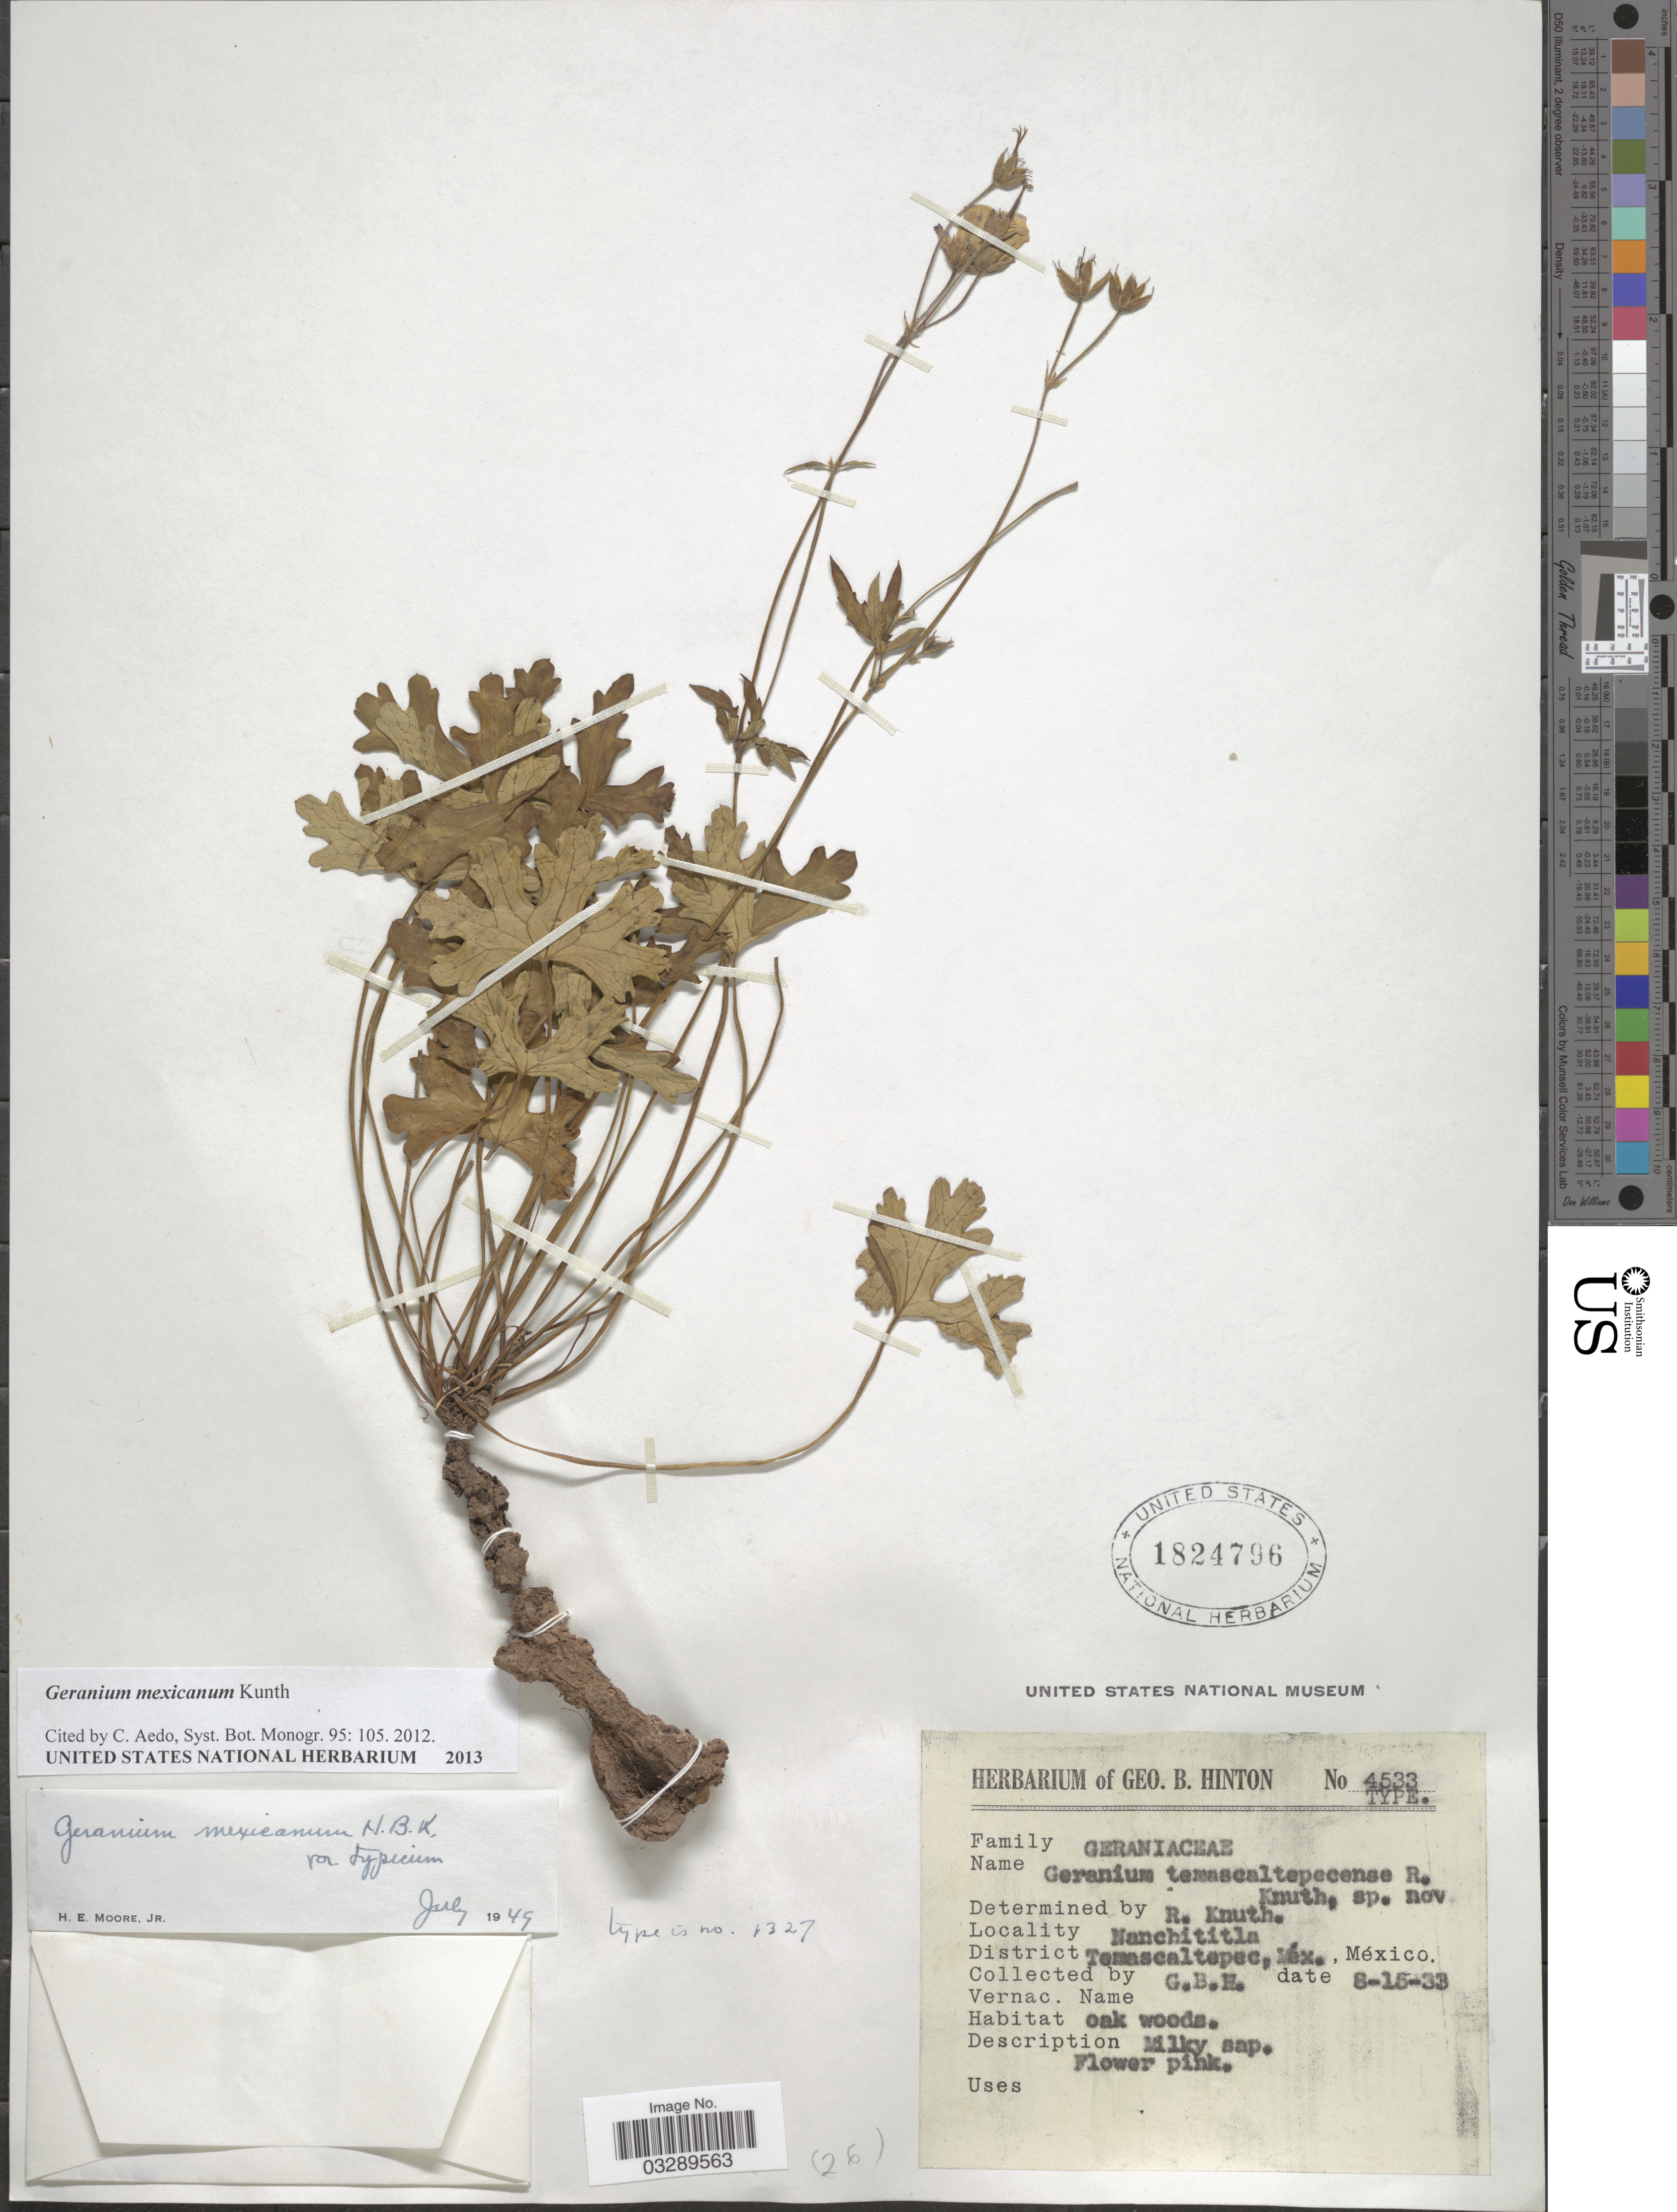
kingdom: Plantae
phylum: Tracheophyta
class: Magnoliopsida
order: Geraniales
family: Geraniaceae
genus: Geranium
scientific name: Geranium mexicanum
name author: Kunth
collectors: G. B. Hinton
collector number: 4533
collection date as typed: Transcribed d/m/y: 15/8/33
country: Mexico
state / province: México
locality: Nanchititla. District Temascaltepec, Méx.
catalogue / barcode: US 1824796